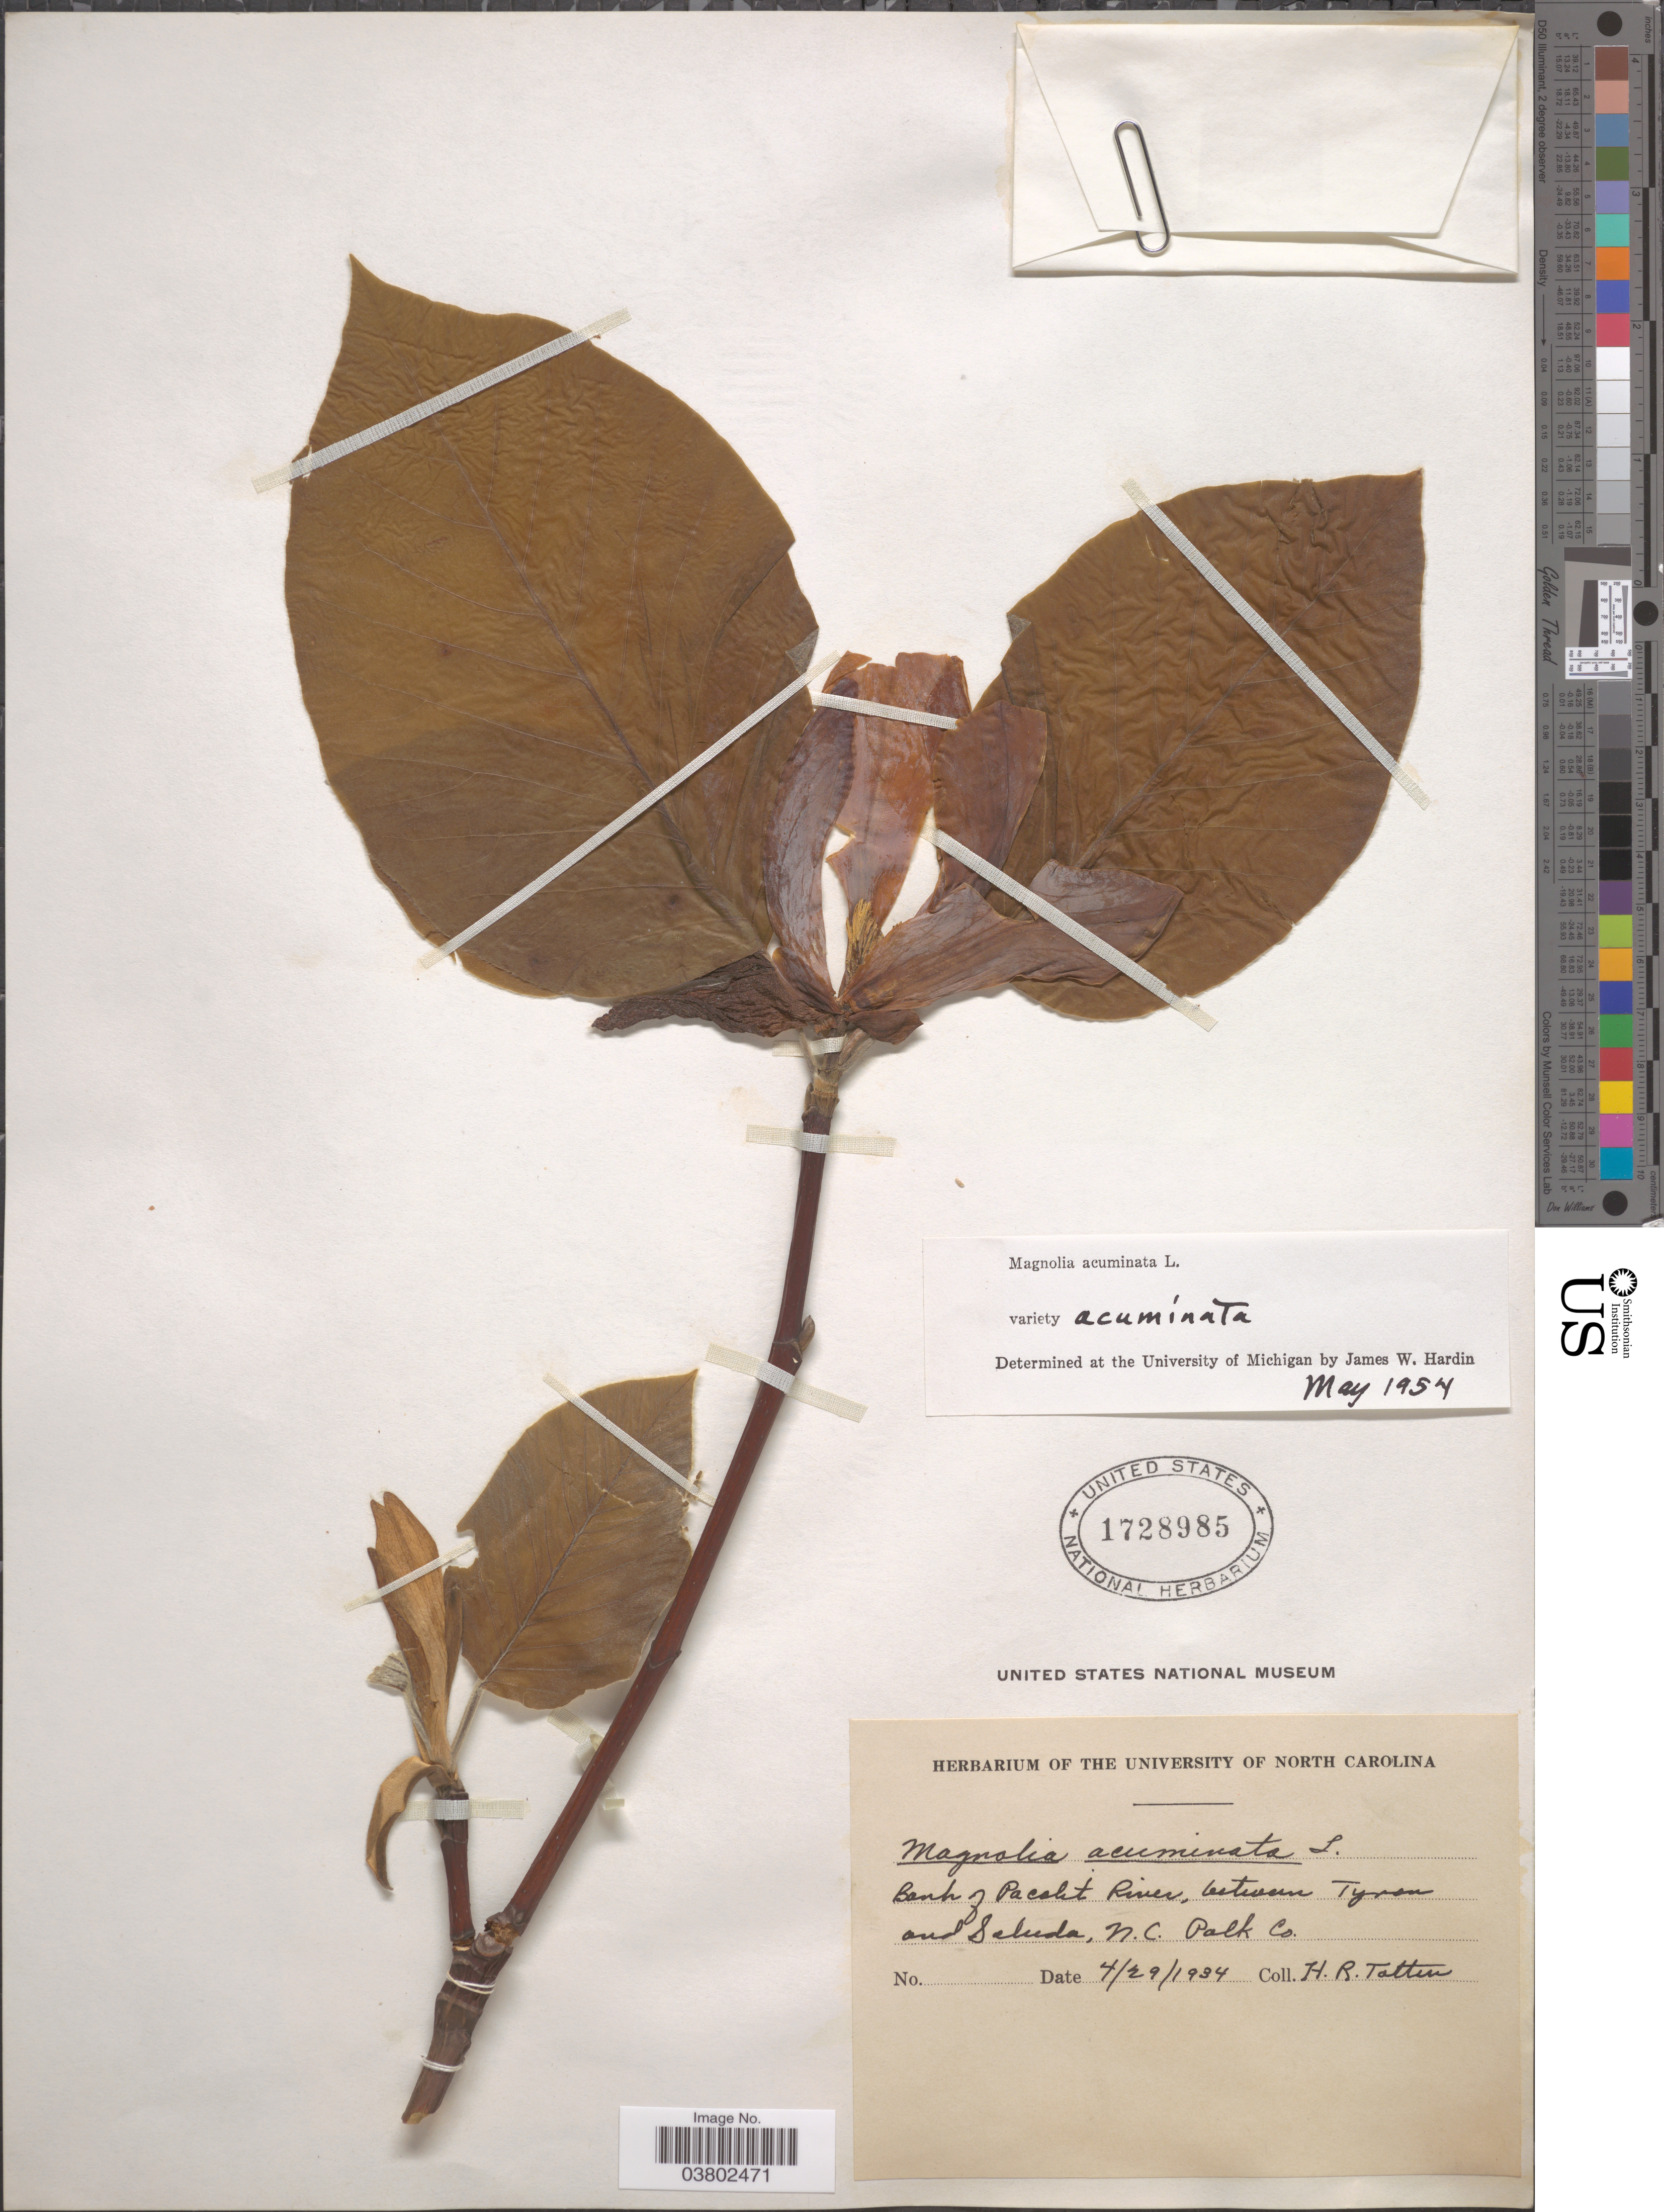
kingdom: Plantae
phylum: Tracheophyta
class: Magnoliopsida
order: Magnoliales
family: Magnoliaceae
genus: Magnolia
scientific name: Magnolia acuminata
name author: (L.) L.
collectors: H. Totten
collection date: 1934-04-29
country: United States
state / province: North Carolina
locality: Bank of Pacakt River, between Tyron and Saluda. Palk Co.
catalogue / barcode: US 1728985